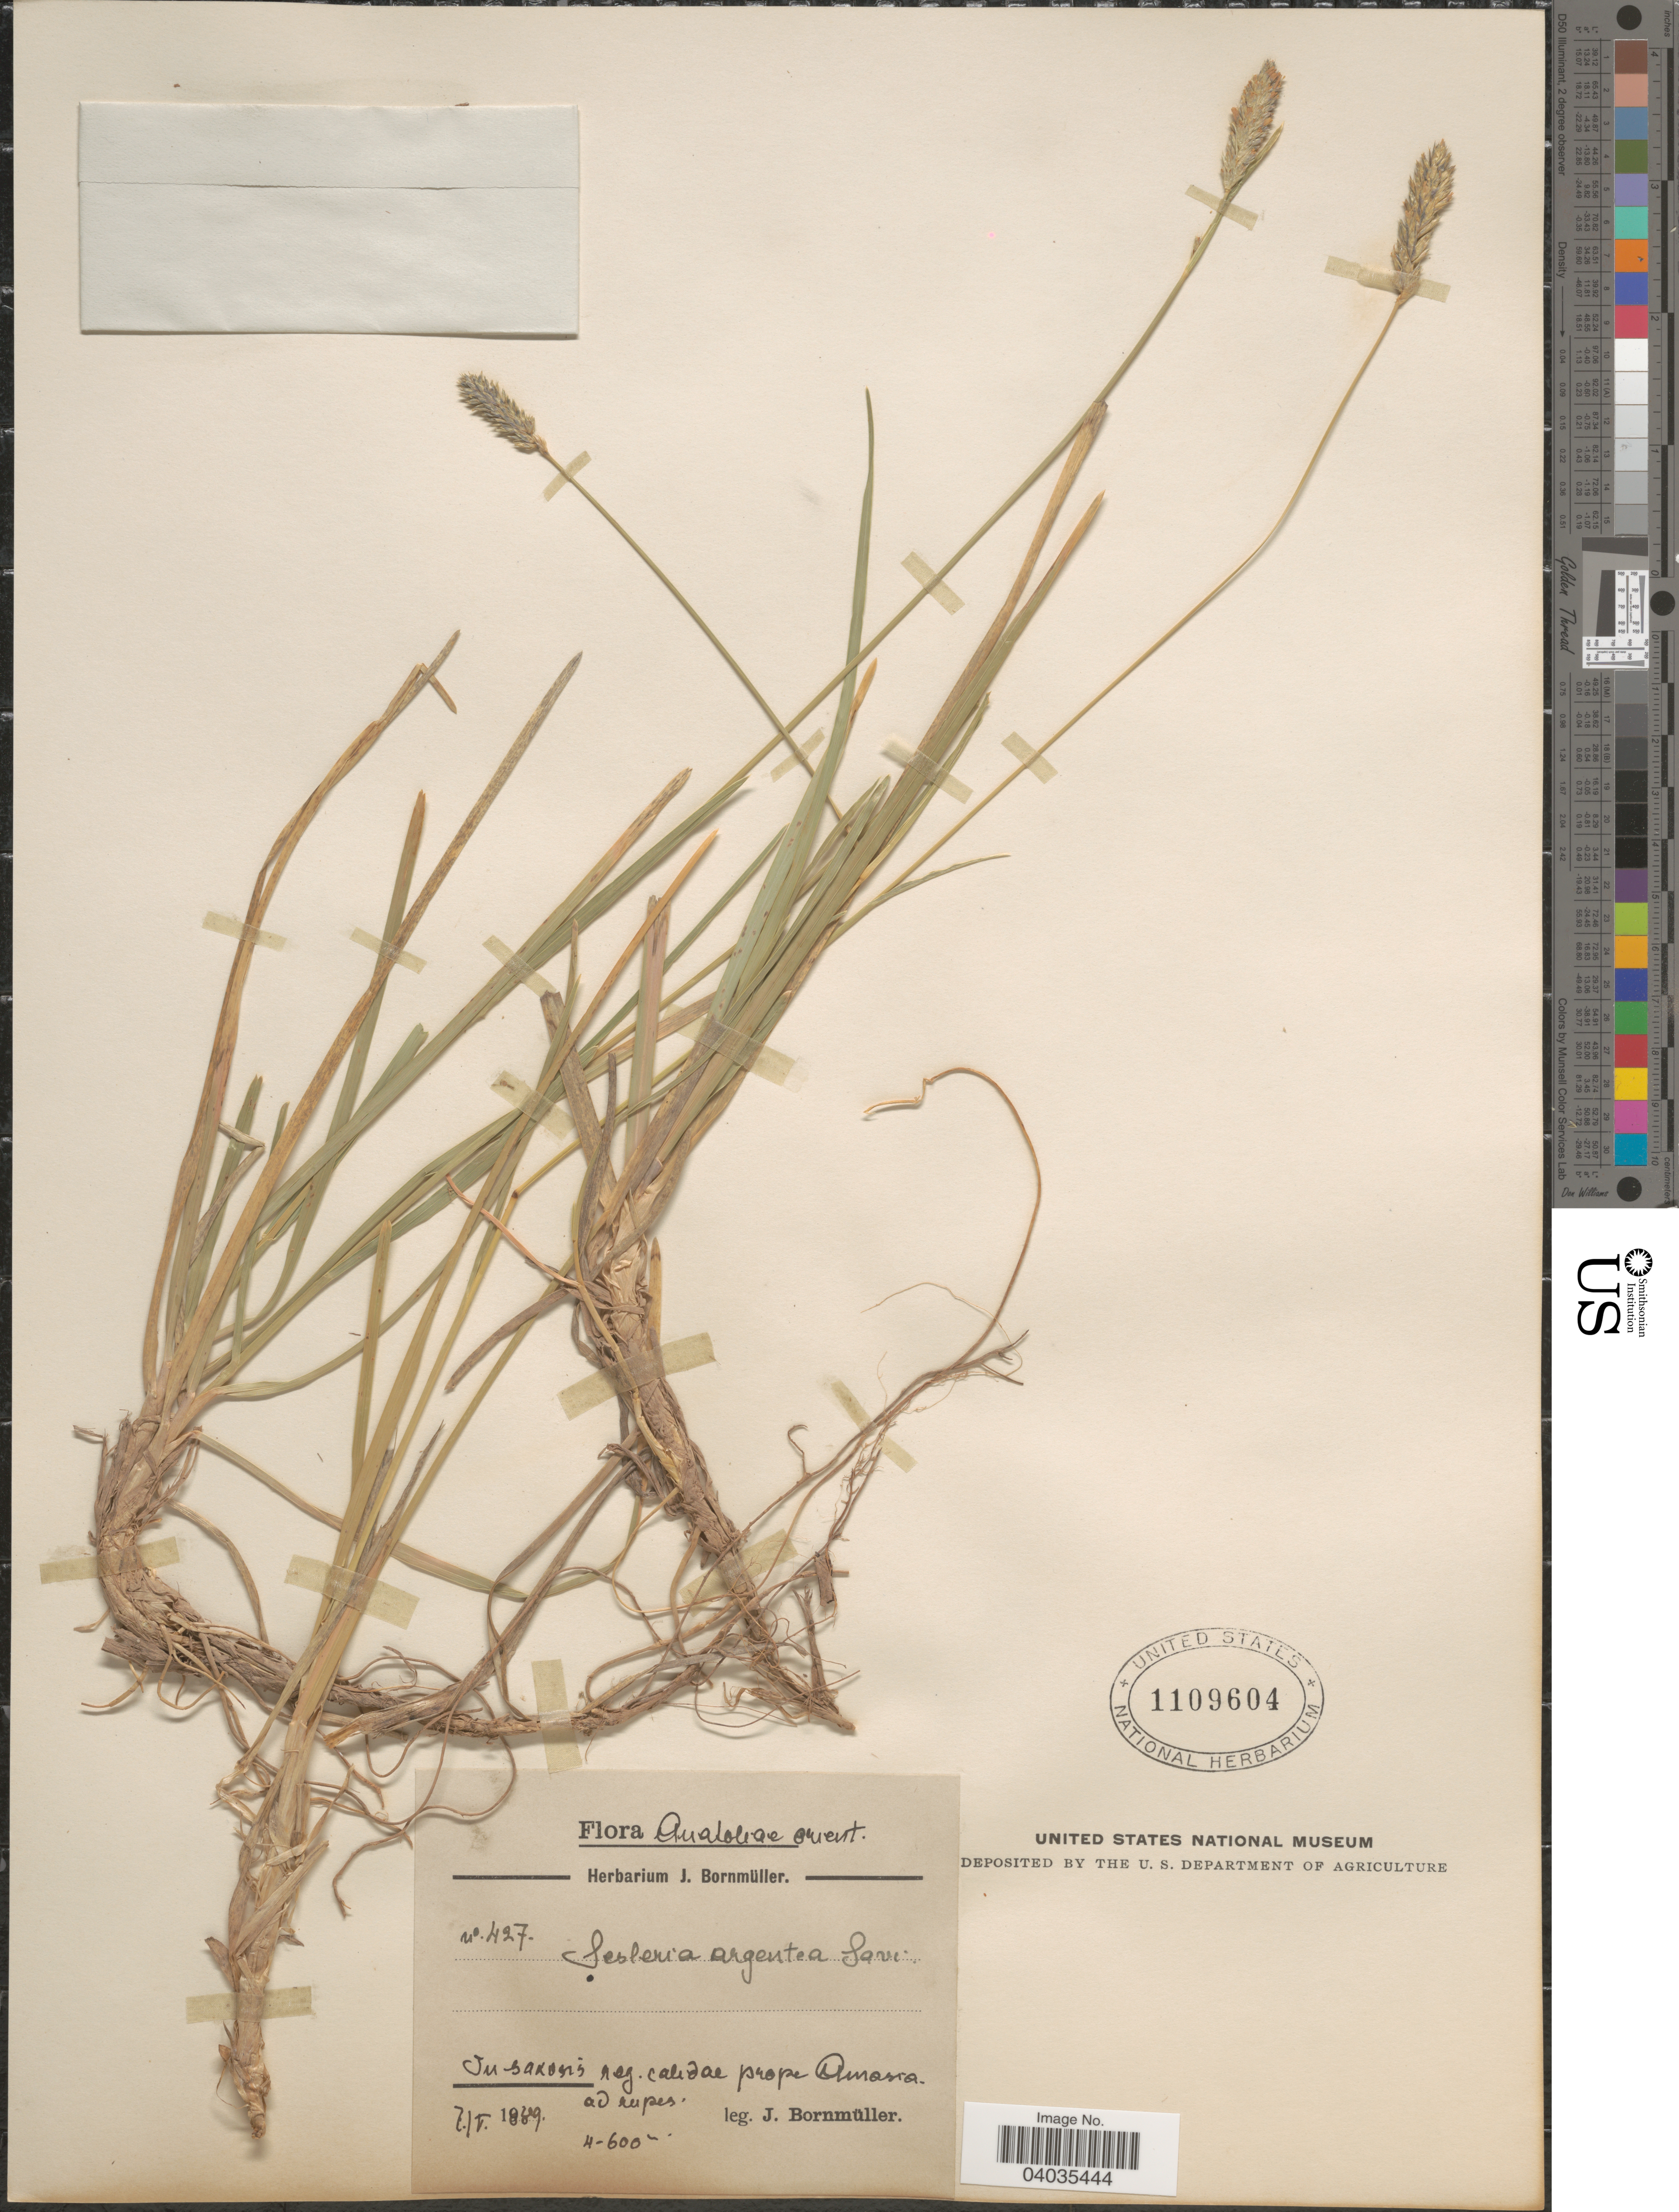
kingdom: Plantae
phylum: Tracheophyta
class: Liliopsida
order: Poales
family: Poaceae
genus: Sesleria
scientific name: Sesleria argentea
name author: (Savi) Savi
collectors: J. Bornmüller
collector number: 427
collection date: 1839-05-21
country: Turkey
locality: Anatolica orient. In saxosis reg. calidae prope Amasia ad rupes.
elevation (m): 400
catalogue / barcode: US 1109604